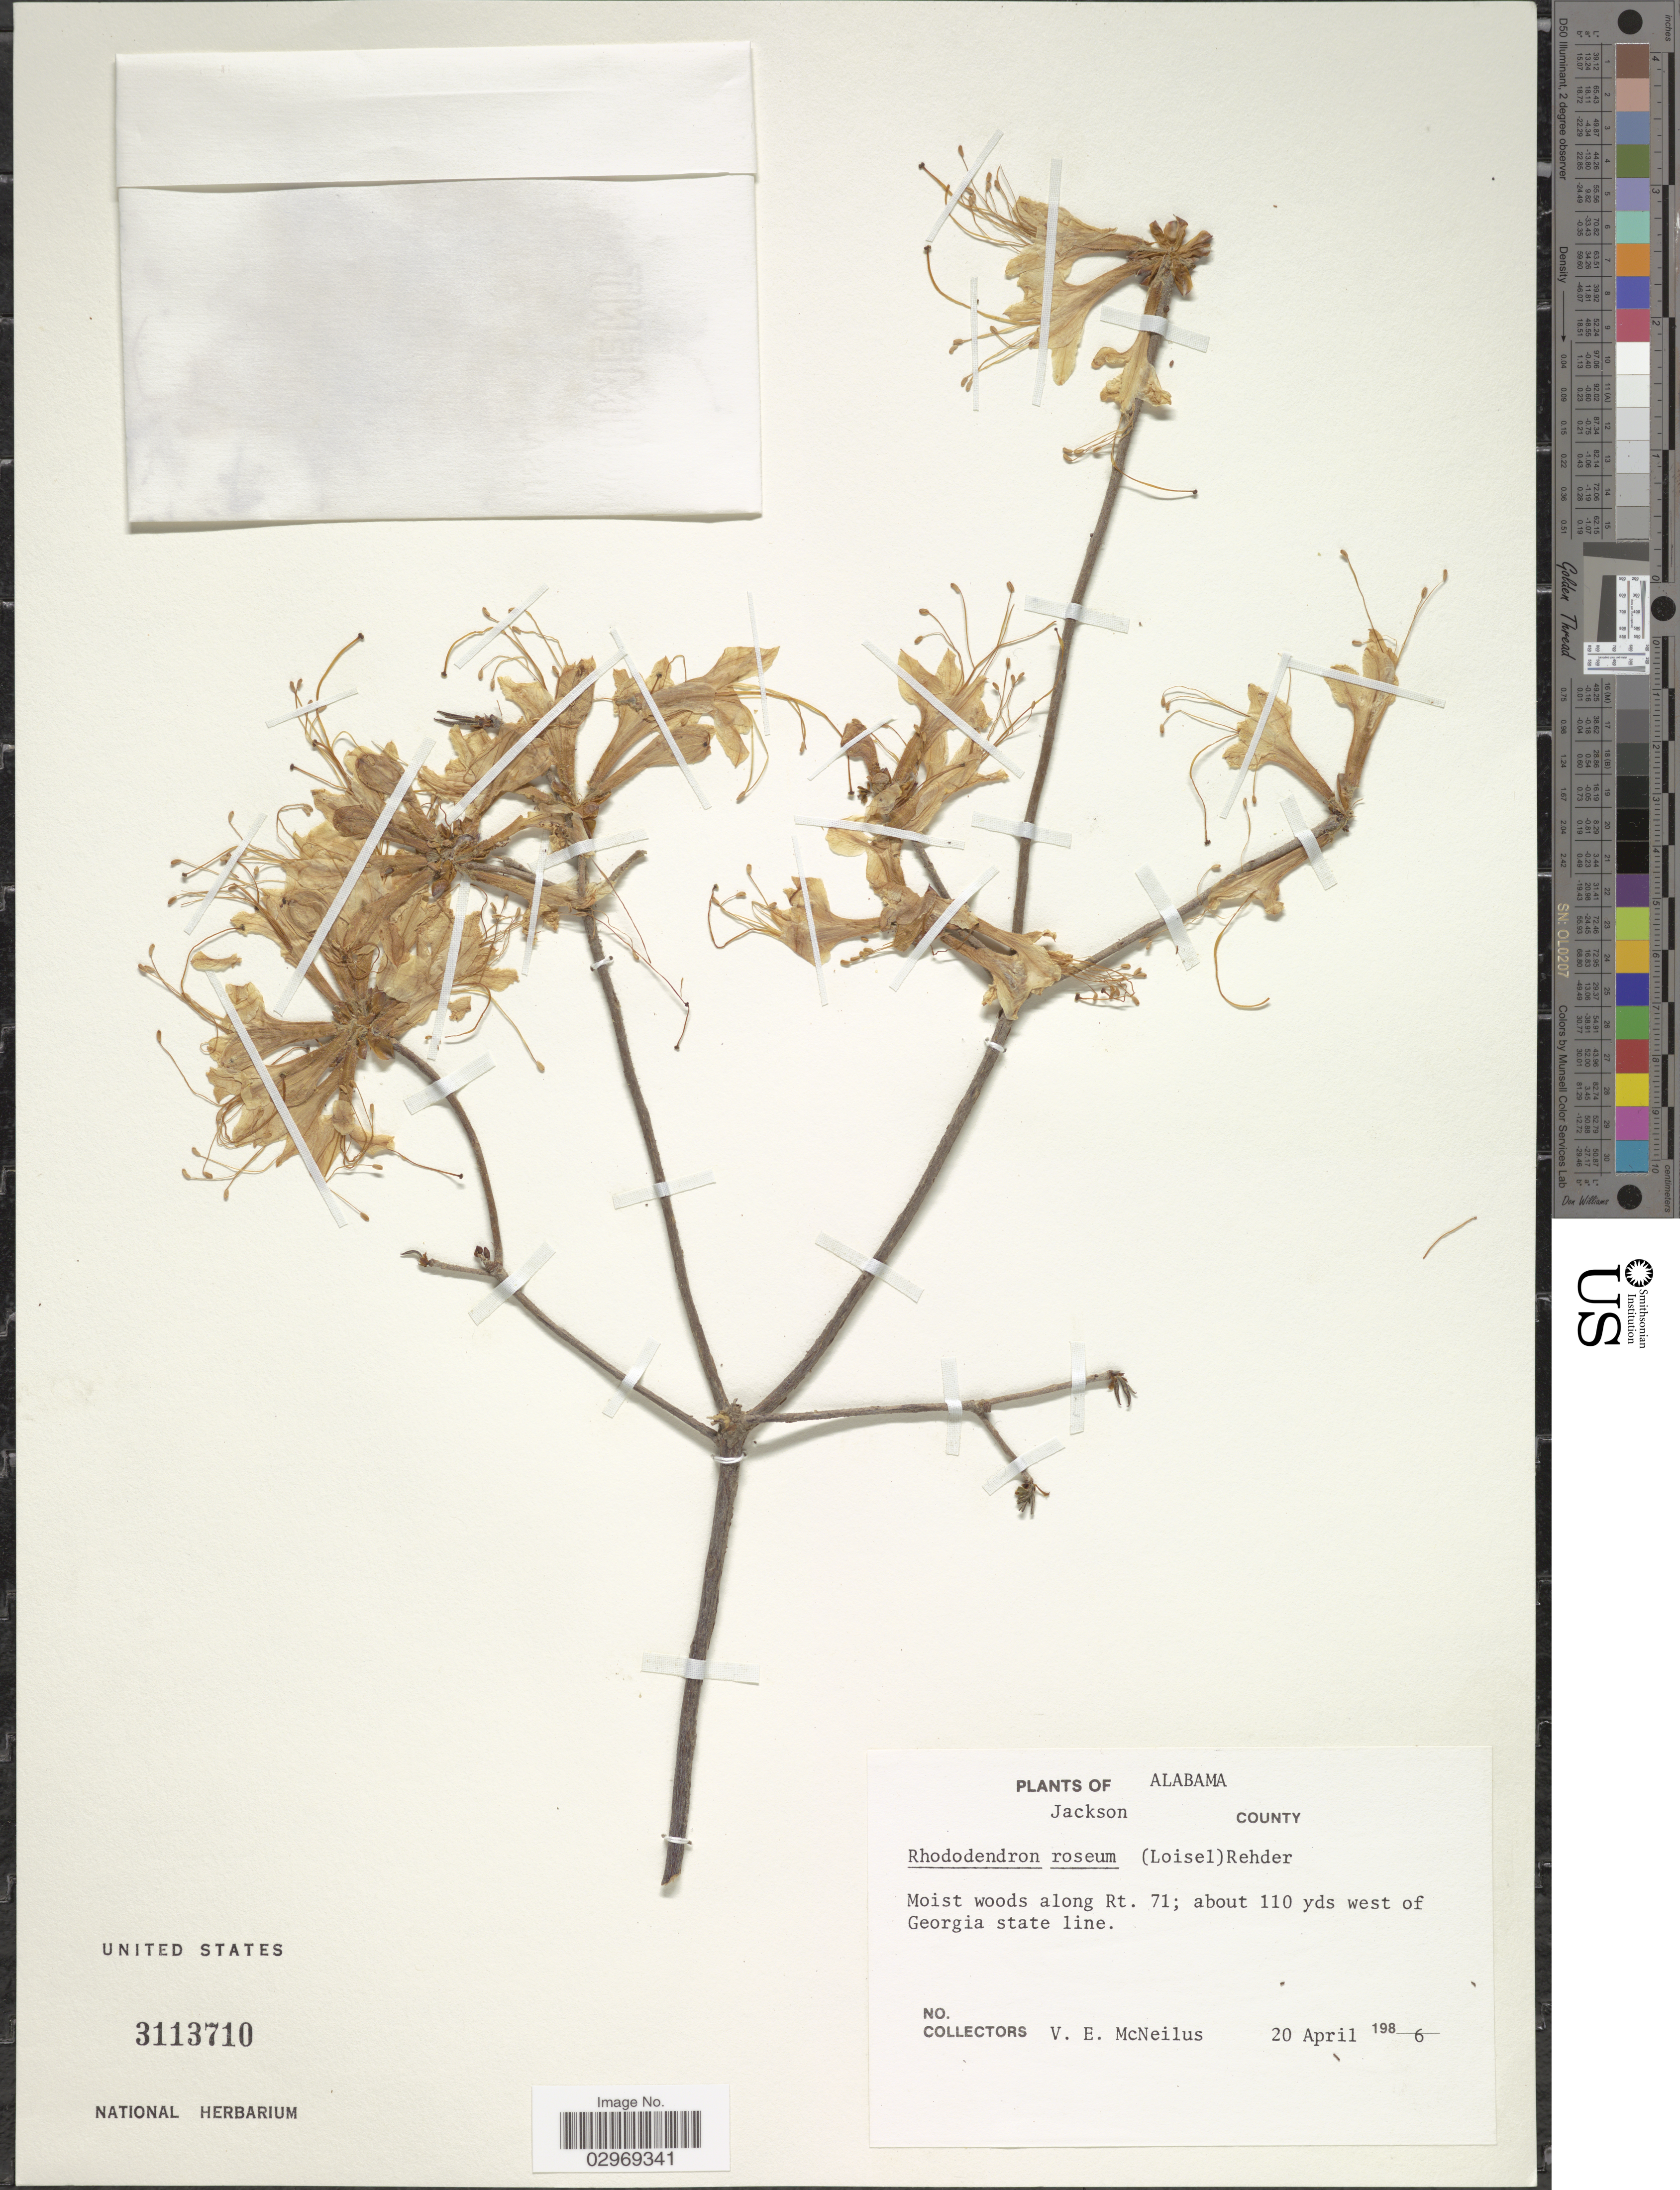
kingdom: Plantae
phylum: Tracheophyta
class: Magnoliopsida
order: Ericales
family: Ericaceae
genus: Rhododendron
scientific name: Rhododendron roseum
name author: (Loisel.) Rehder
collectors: V. Mcneilus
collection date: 1986-04-20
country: United States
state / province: Alabama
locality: Jackson County. Moist woods along Rt. 71; about 110 yds west of Georgia state line.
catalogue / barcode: US 3113710